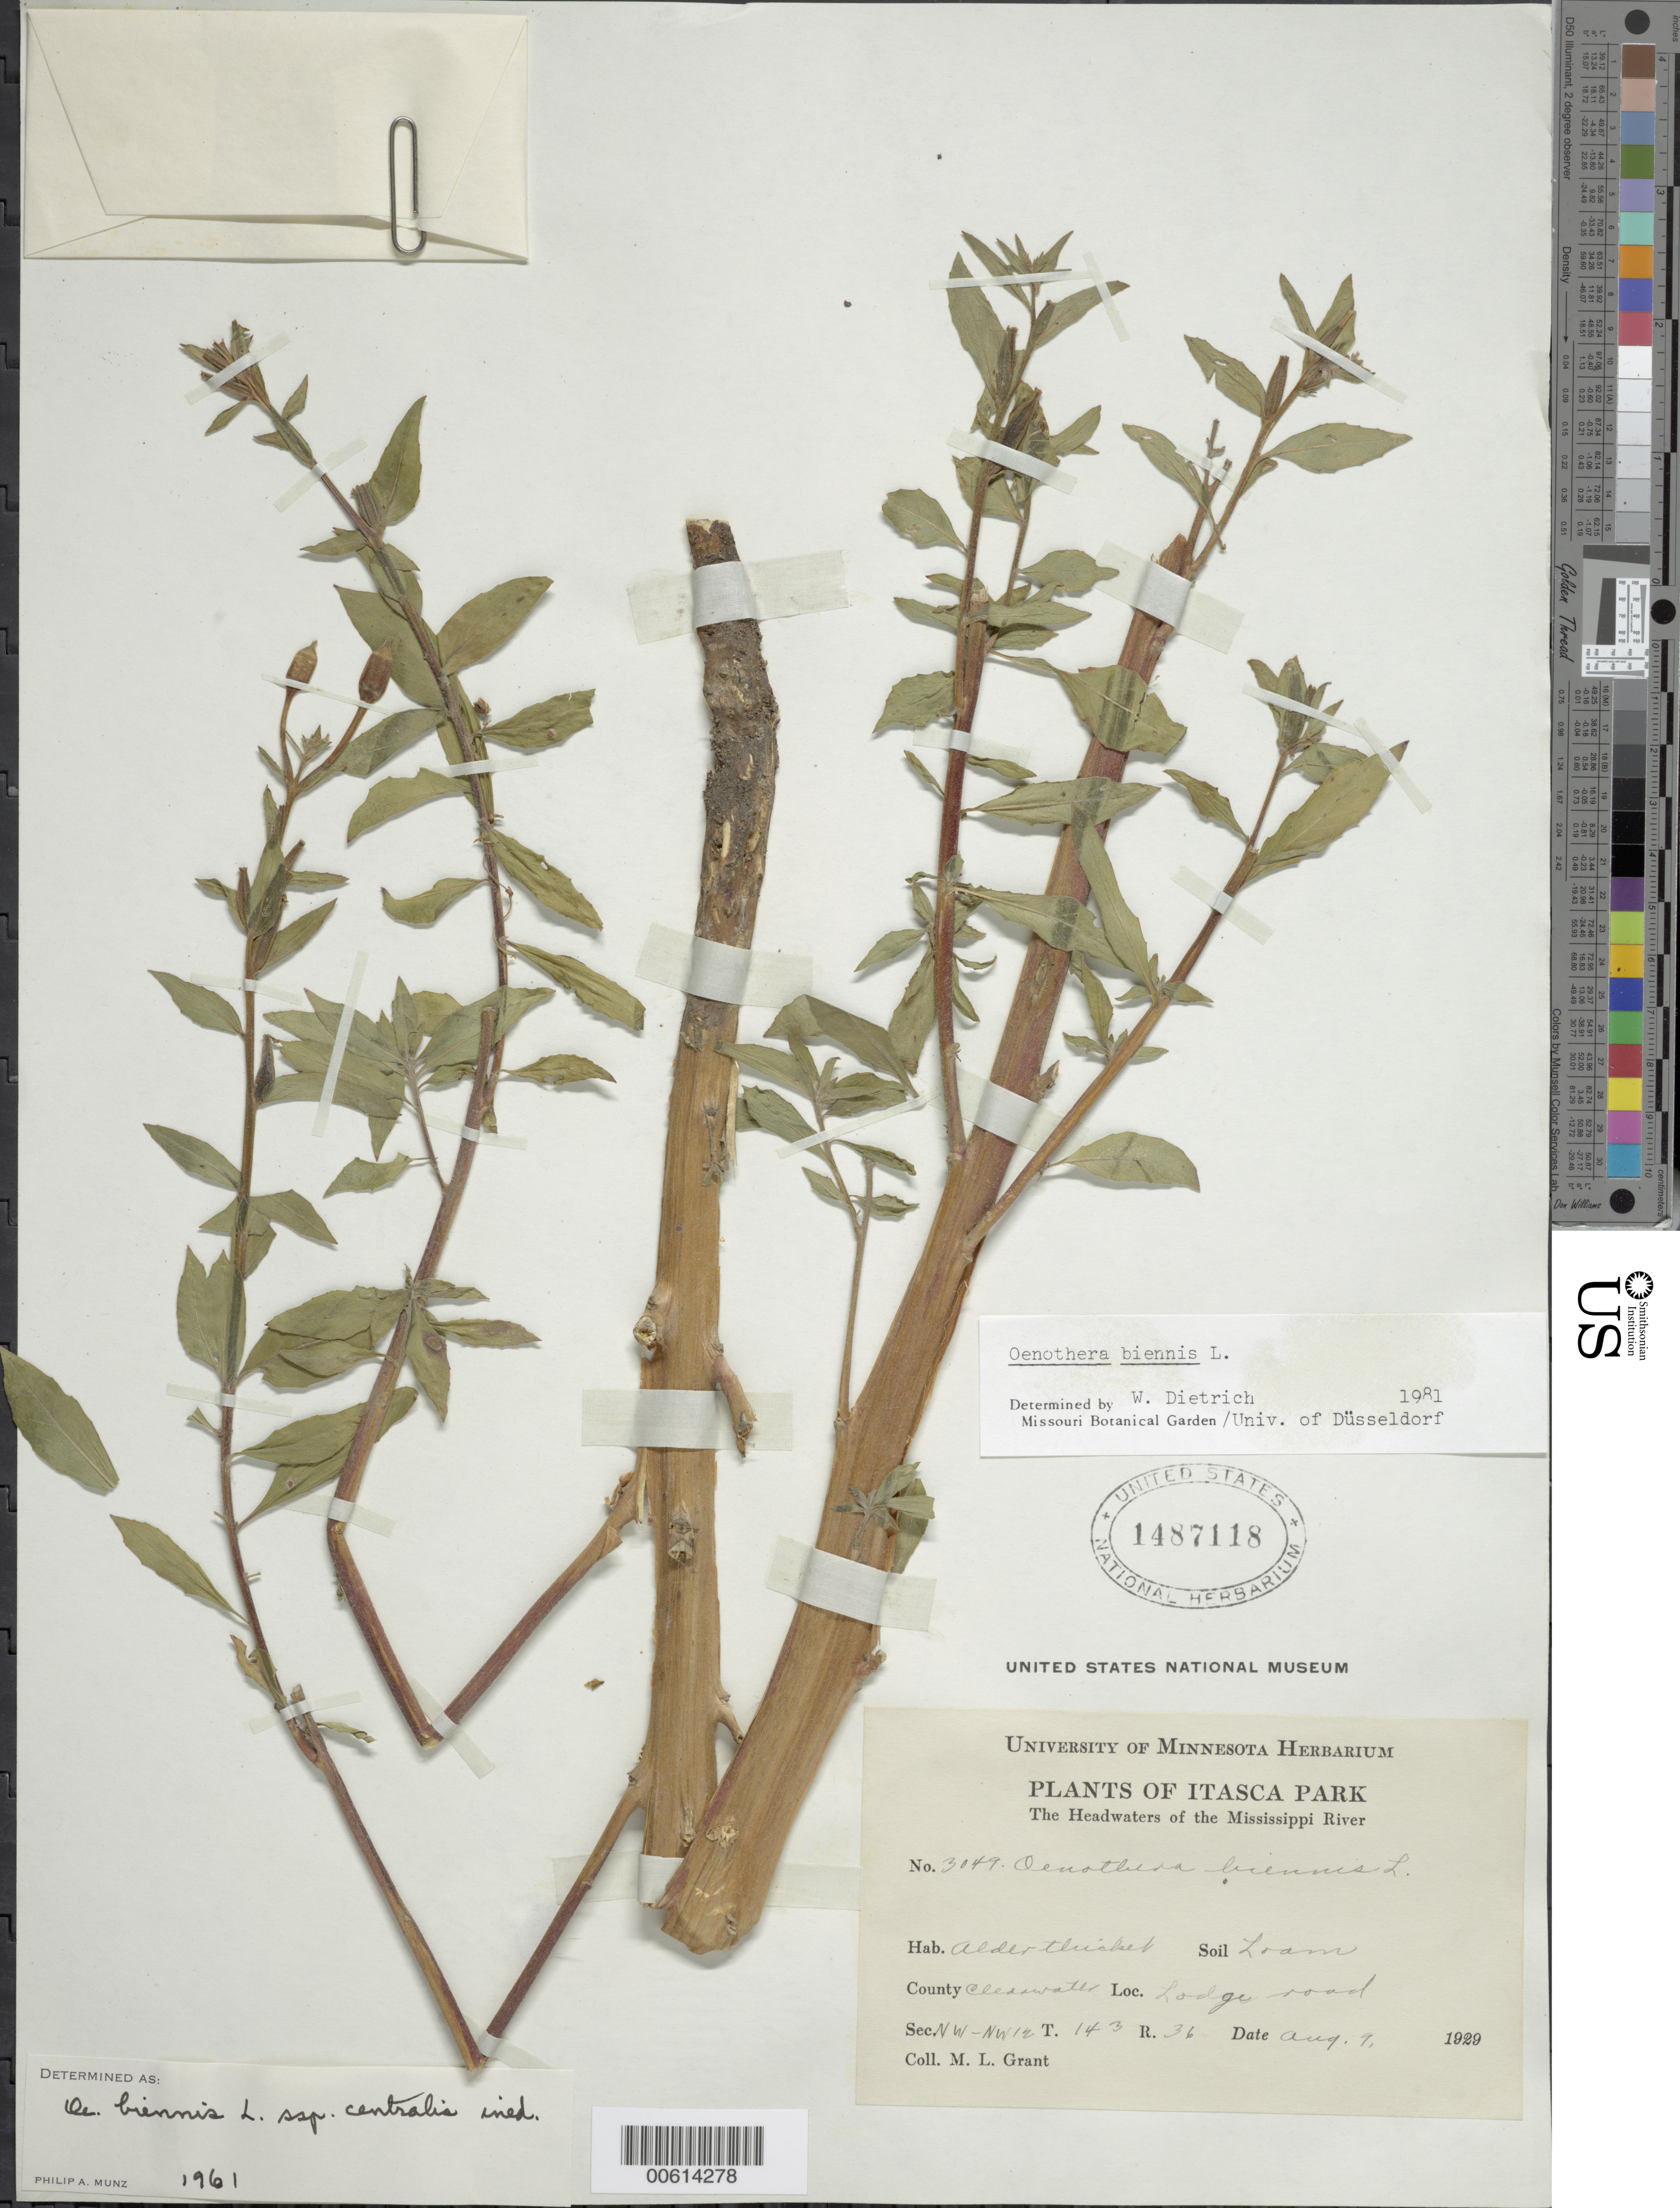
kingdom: Plantae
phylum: Tracheophyta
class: Magnoliopsida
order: Myrtales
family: Onagraceae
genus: Oenothera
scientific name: Oenothera biennis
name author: L.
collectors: M. L. Grant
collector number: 3049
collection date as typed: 09 Aug 1929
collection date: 1929-08-09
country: United States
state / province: Minnesota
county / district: Clearwater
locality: Lodge Road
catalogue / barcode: US 1487118